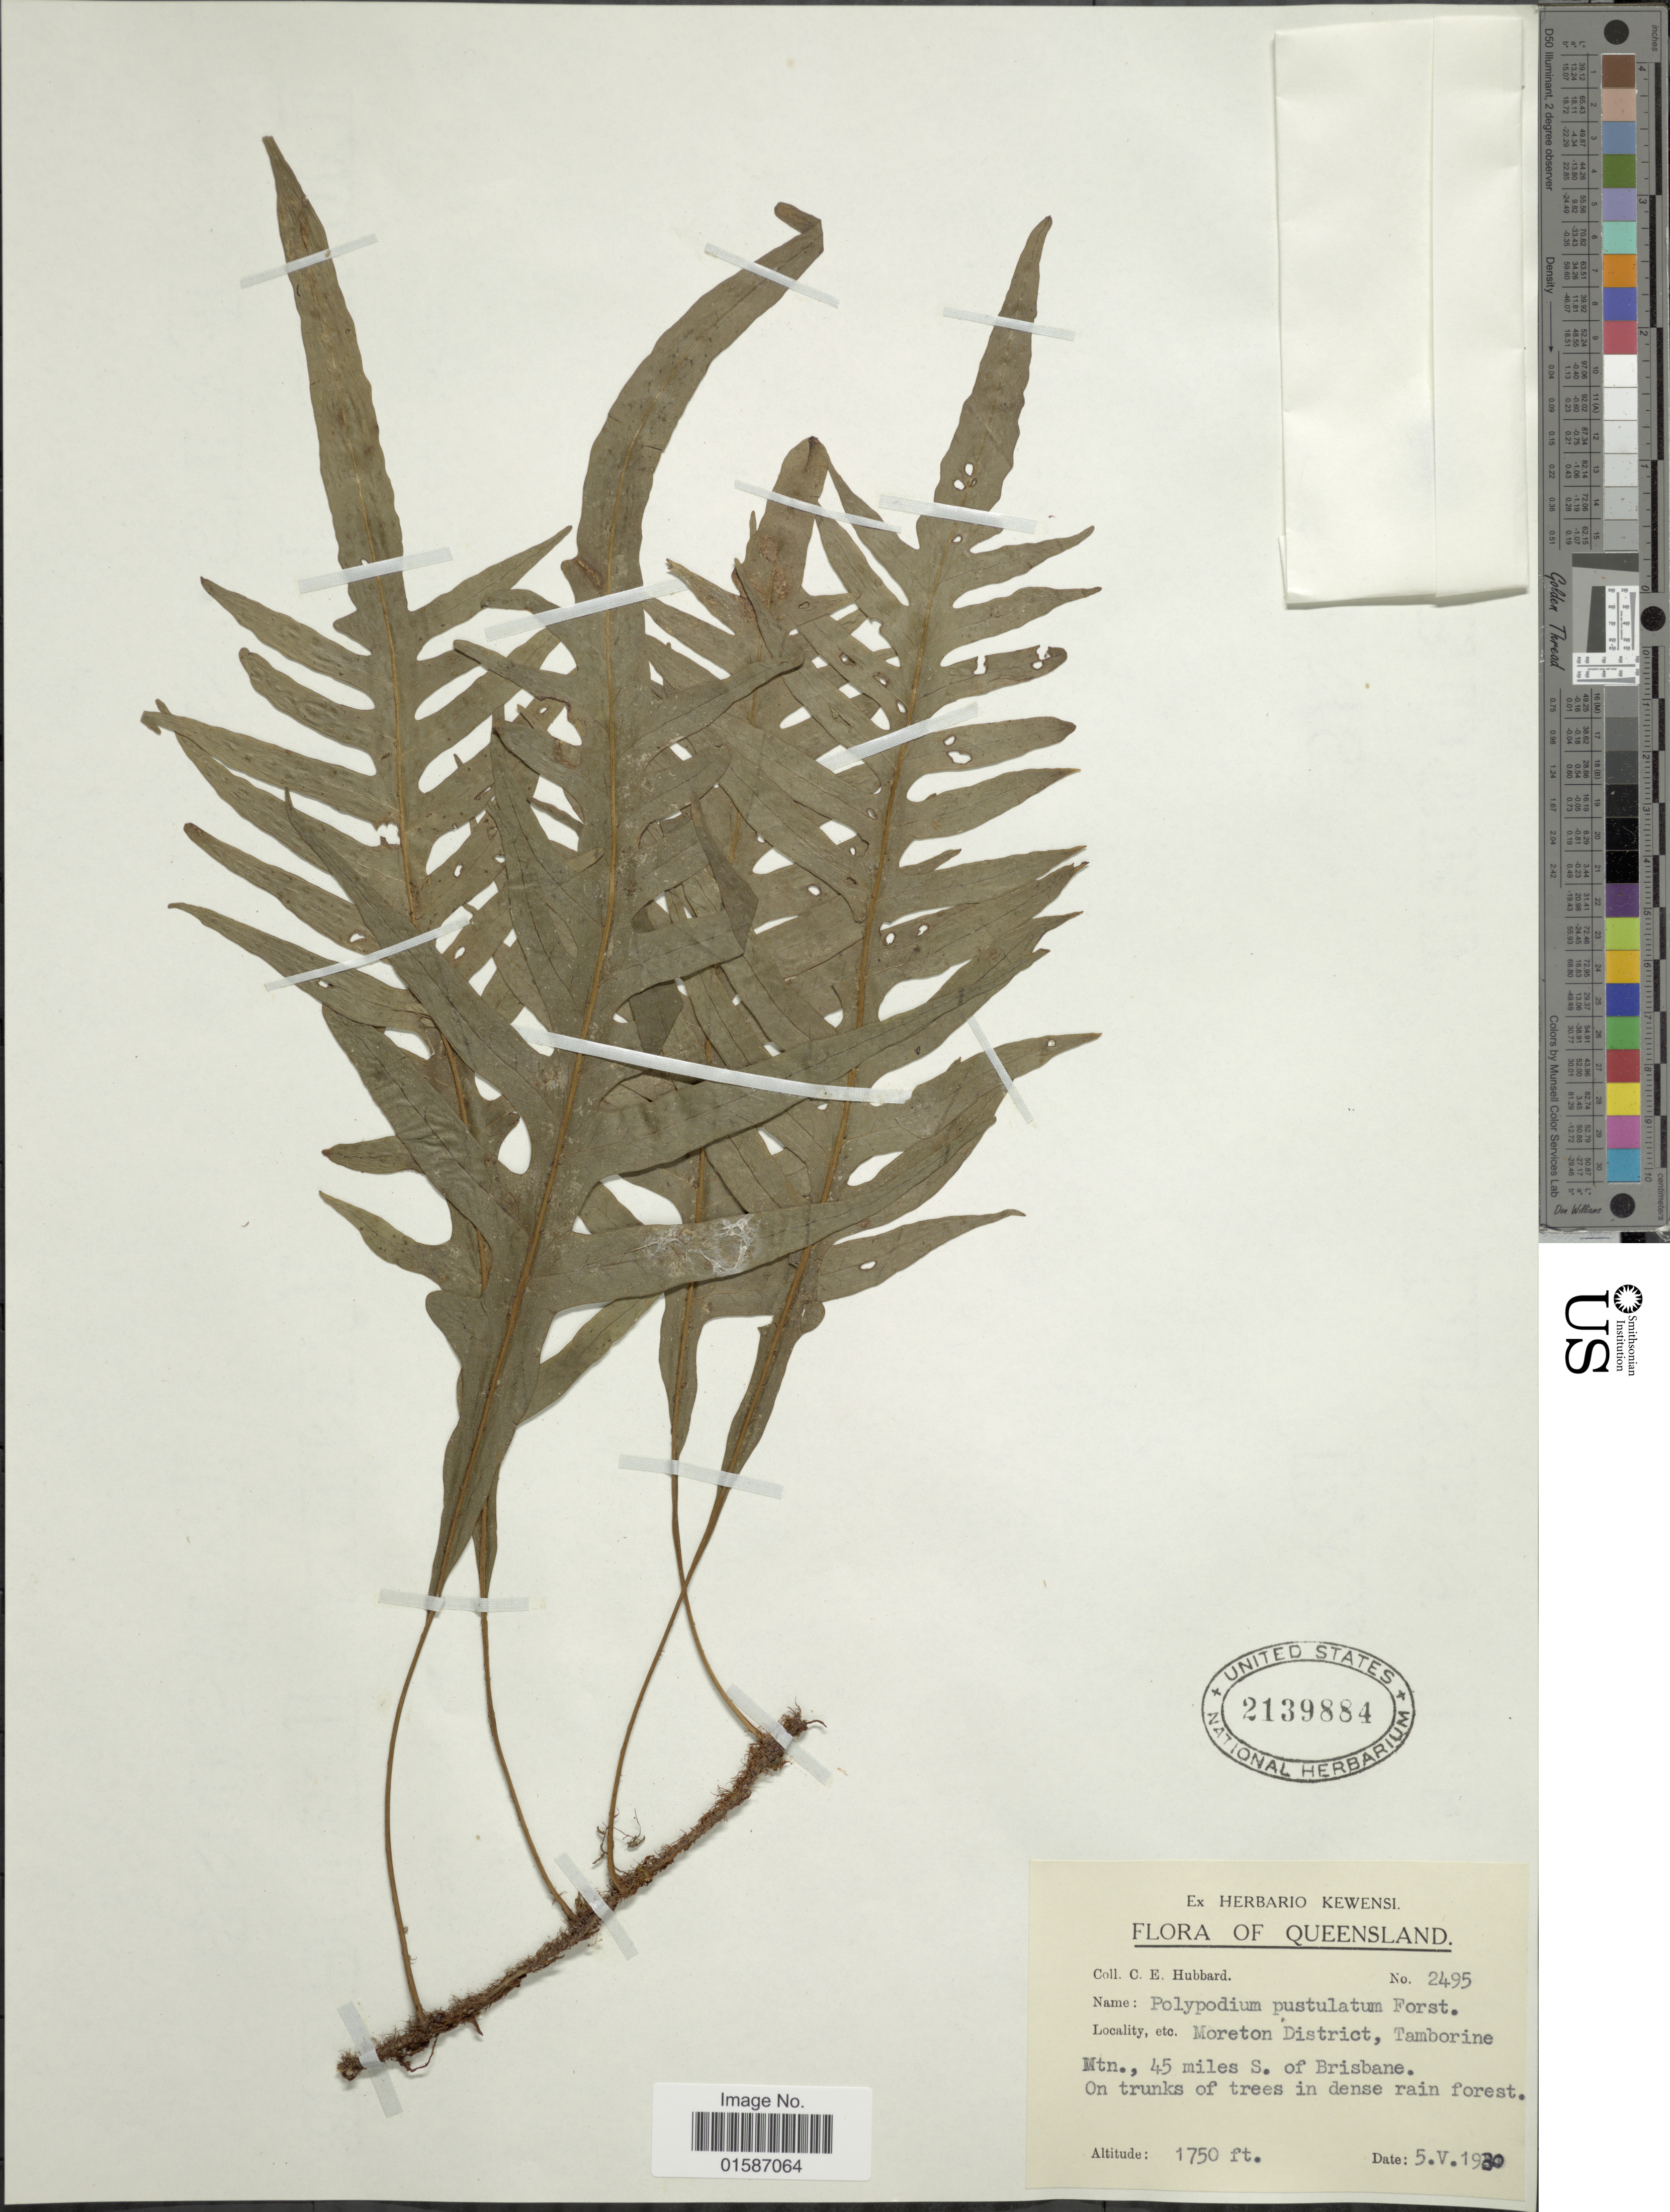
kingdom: Plantae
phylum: Tracheophyta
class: Polypodiopsida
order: Polypodiales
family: Polypodiaceae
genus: Microsorum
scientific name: Microsorum scandens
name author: Tindale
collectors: C. E. Hubbard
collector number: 2495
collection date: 1930-05-05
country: Australia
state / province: Queensland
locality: Moreton District, Tambarine Mtn., 45 miles S of Brisbane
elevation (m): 533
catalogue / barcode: US 2139884